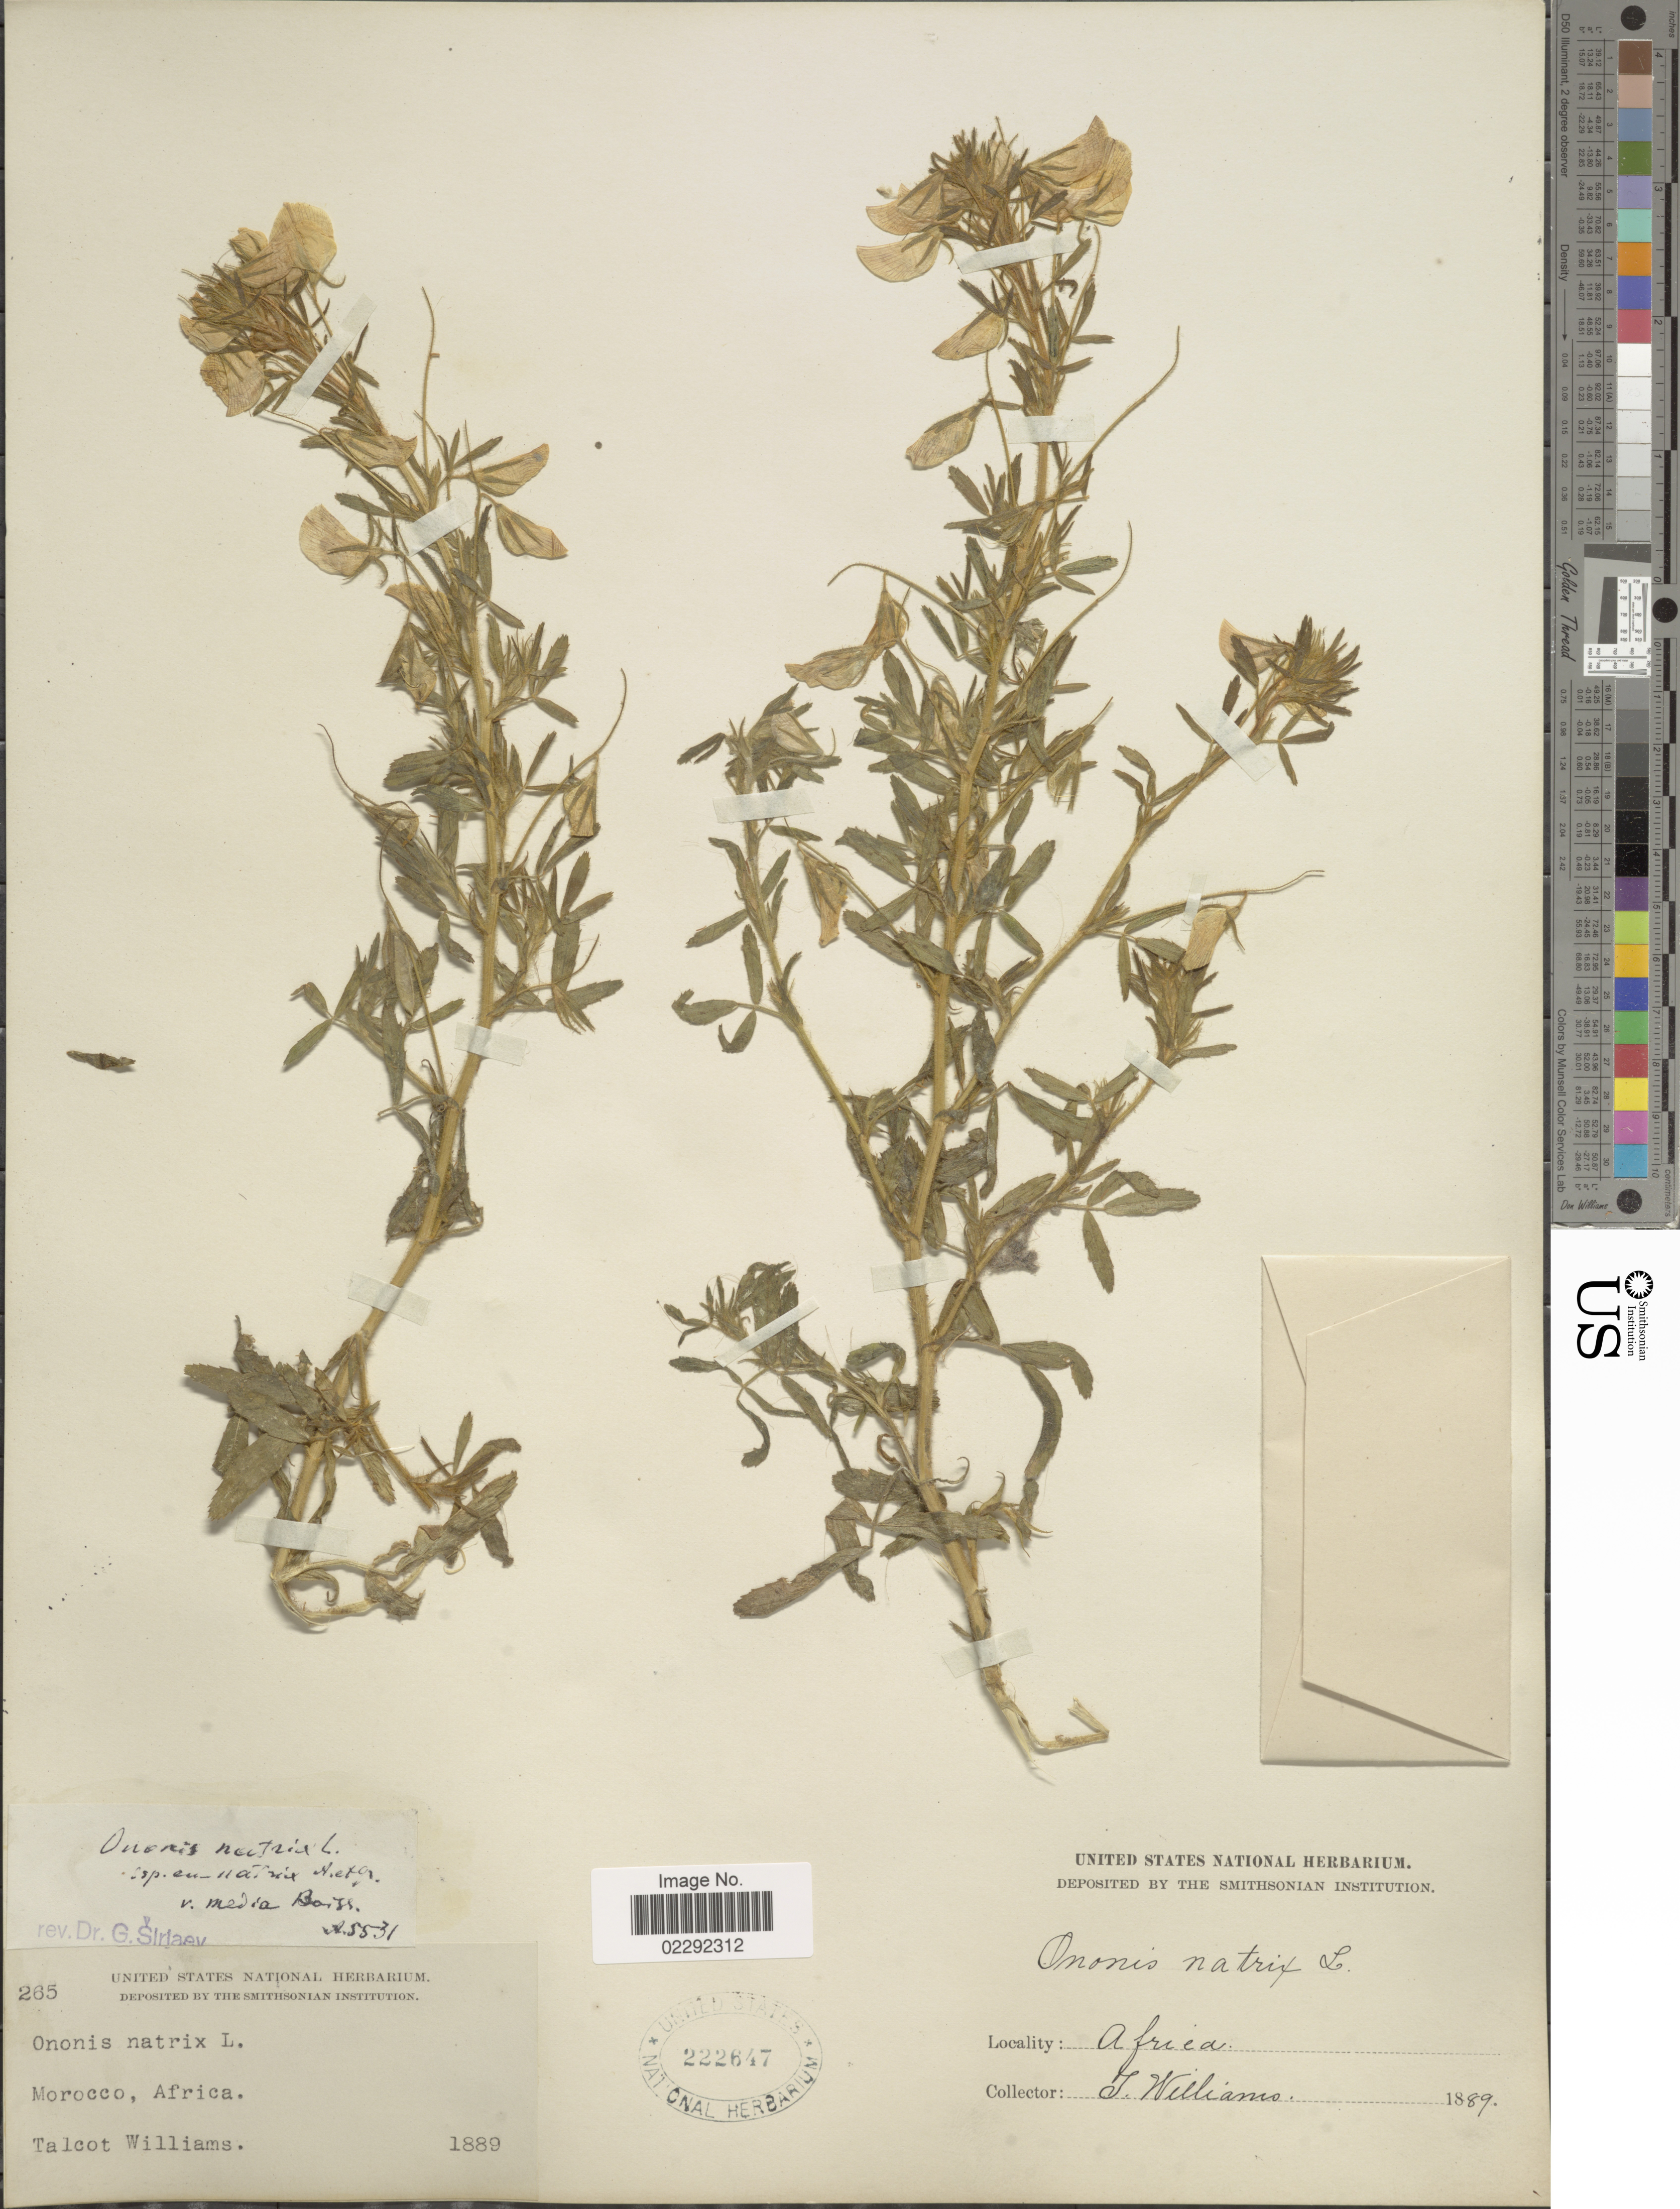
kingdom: Plantae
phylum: Tracheophyta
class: Magnoliopsida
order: Fabales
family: Fabaceae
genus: Ononis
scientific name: Ononis natrix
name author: L.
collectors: T. Williams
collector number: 265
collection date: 1889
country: Morocco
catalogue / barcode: US 222647